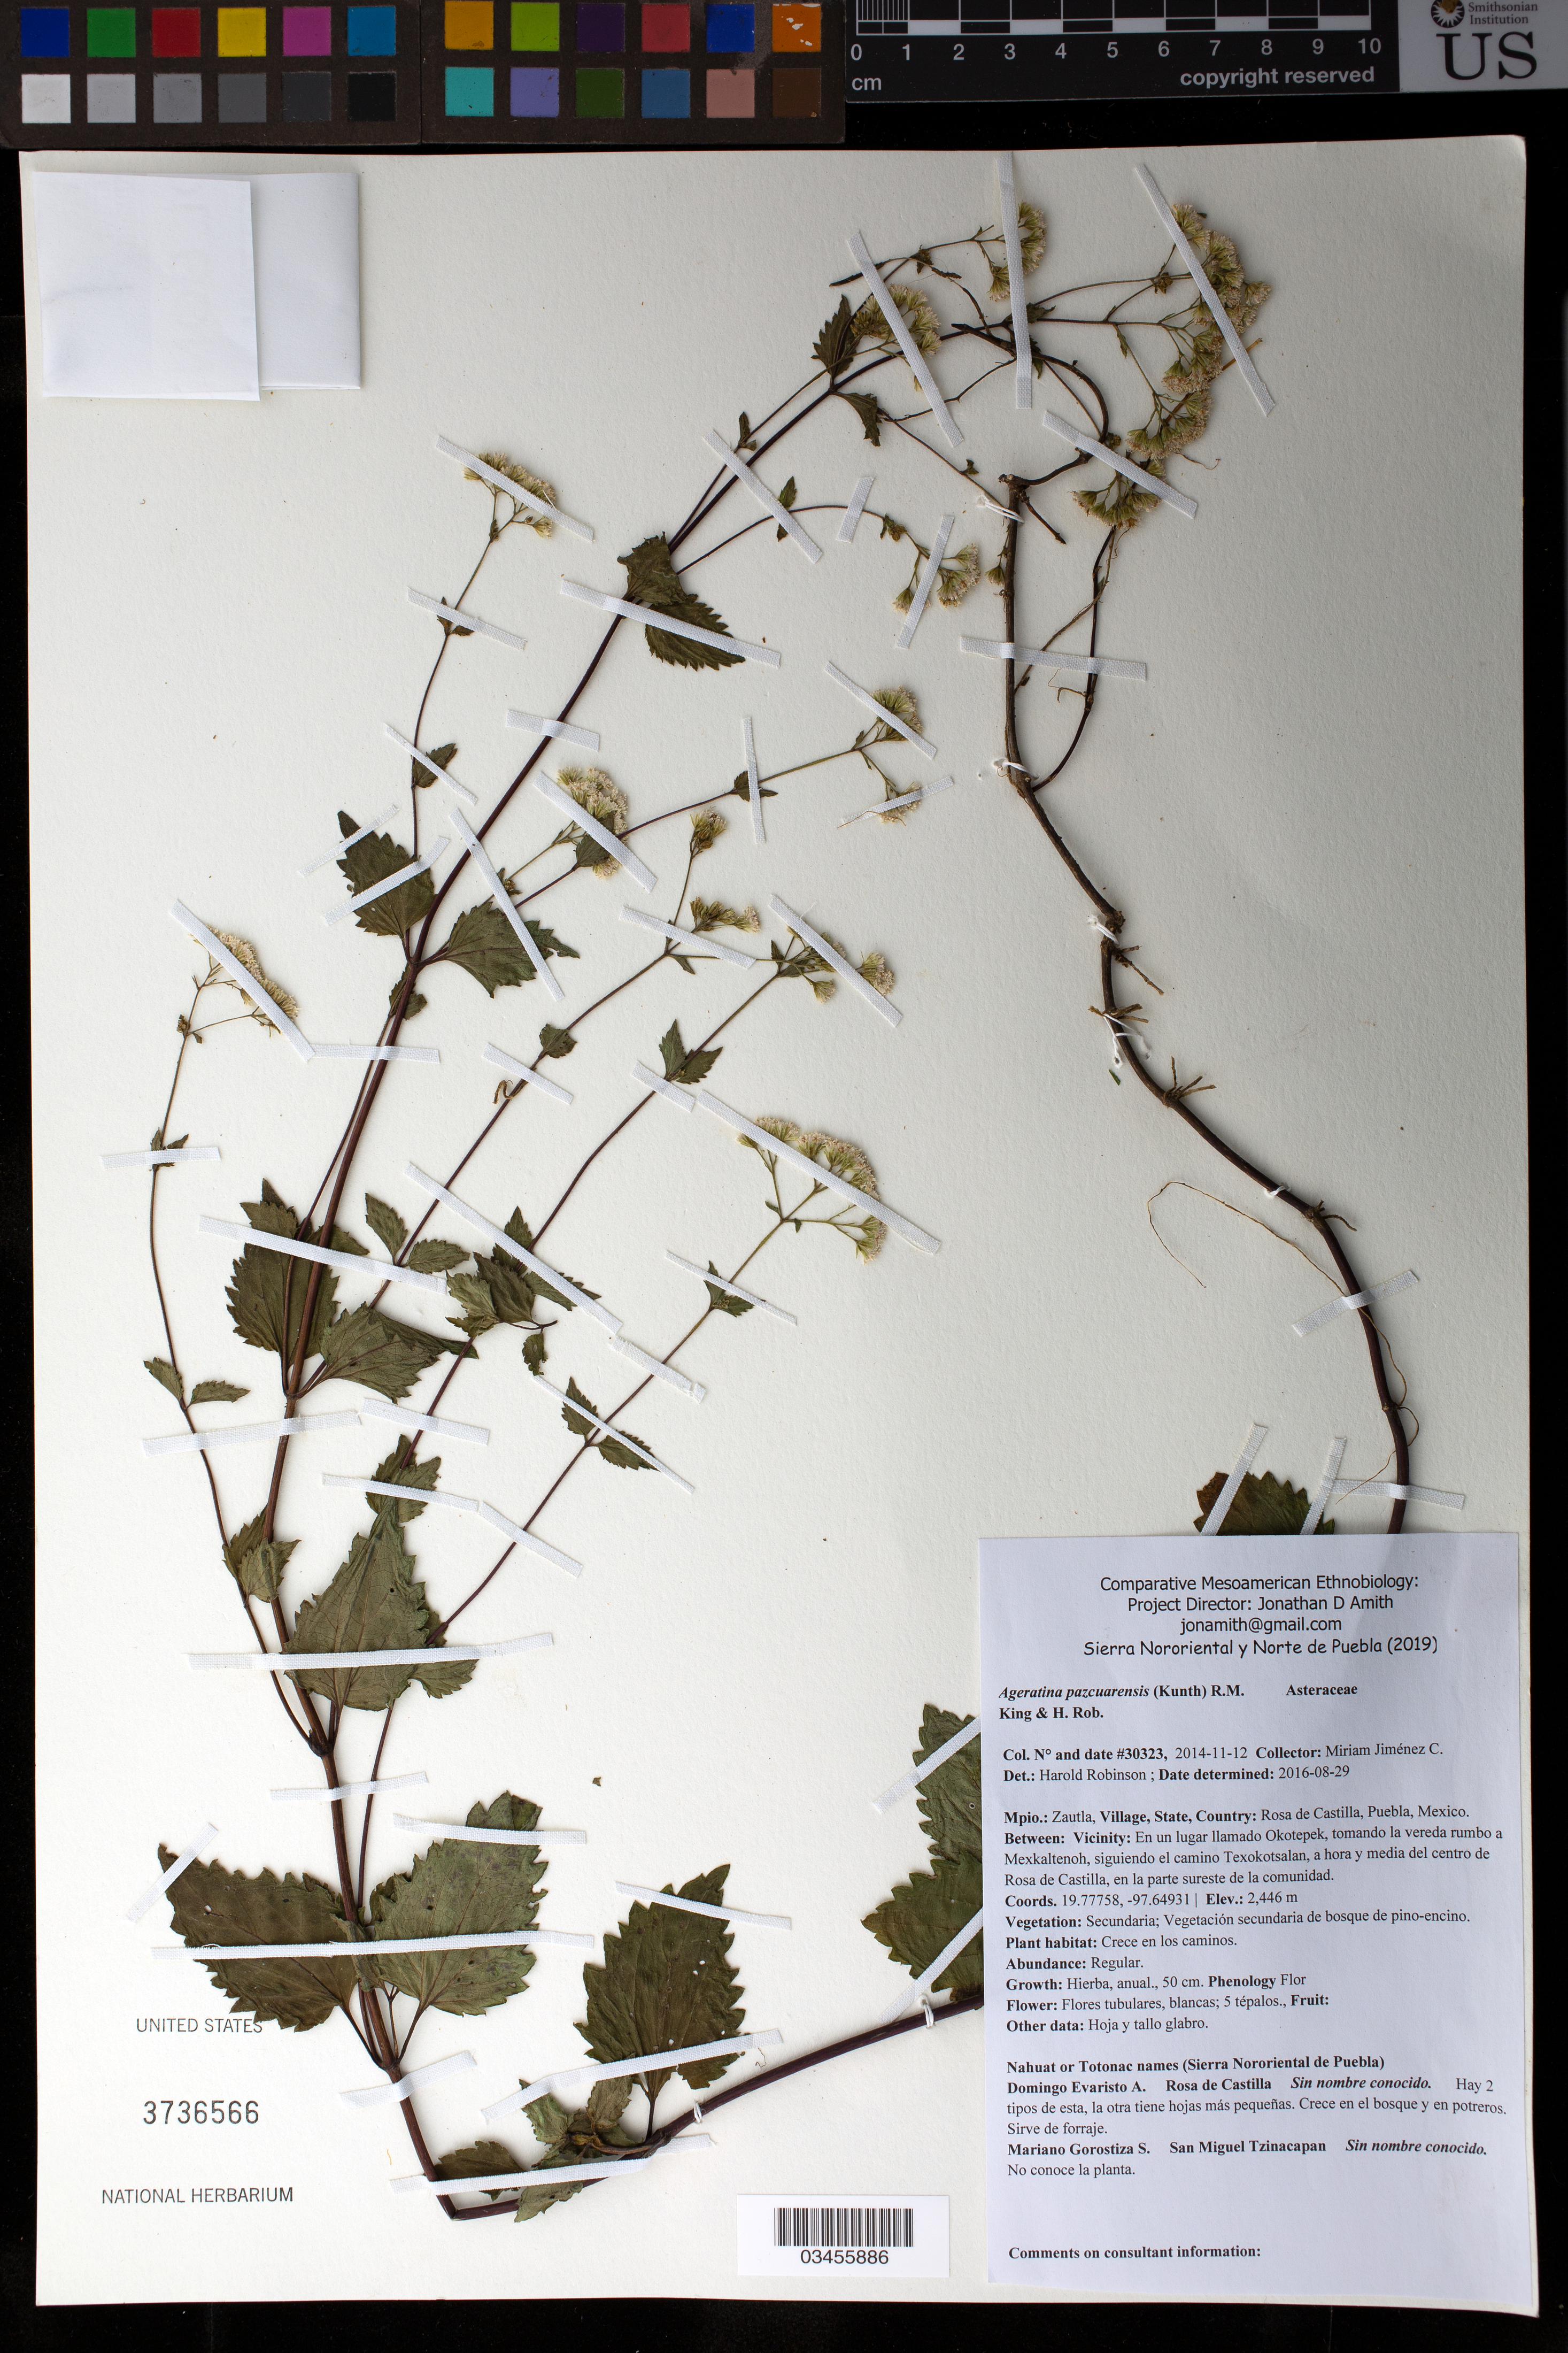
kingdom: Plantae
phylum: Tracheophyta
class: Magnoliopsida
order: Asterales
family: Asteraceae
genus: Ageratina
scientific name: Ageratina pazcuarensis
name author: (Kunth) R.M. King & H. Rob.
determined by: Robinson, Harold E., (US)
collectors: M. Jiménez Chimil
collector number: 30323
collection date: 2014-11-12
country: México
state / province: Puebla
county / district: Zautla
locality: PUEBLO: Rosa de Castilla; LOCALIDAD EXACTA: En Okotepek, tomando la vereda rumbo a Mexkaltenoh, siguiendo el camino Texokotsalan, a hora y media del centro de Rosa de Castilla, en la parte sureste de la comunidad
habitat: Vegetación secundaria de bosque de pino-encino; en los caminos.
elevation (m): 2446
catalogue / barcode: US 3736566